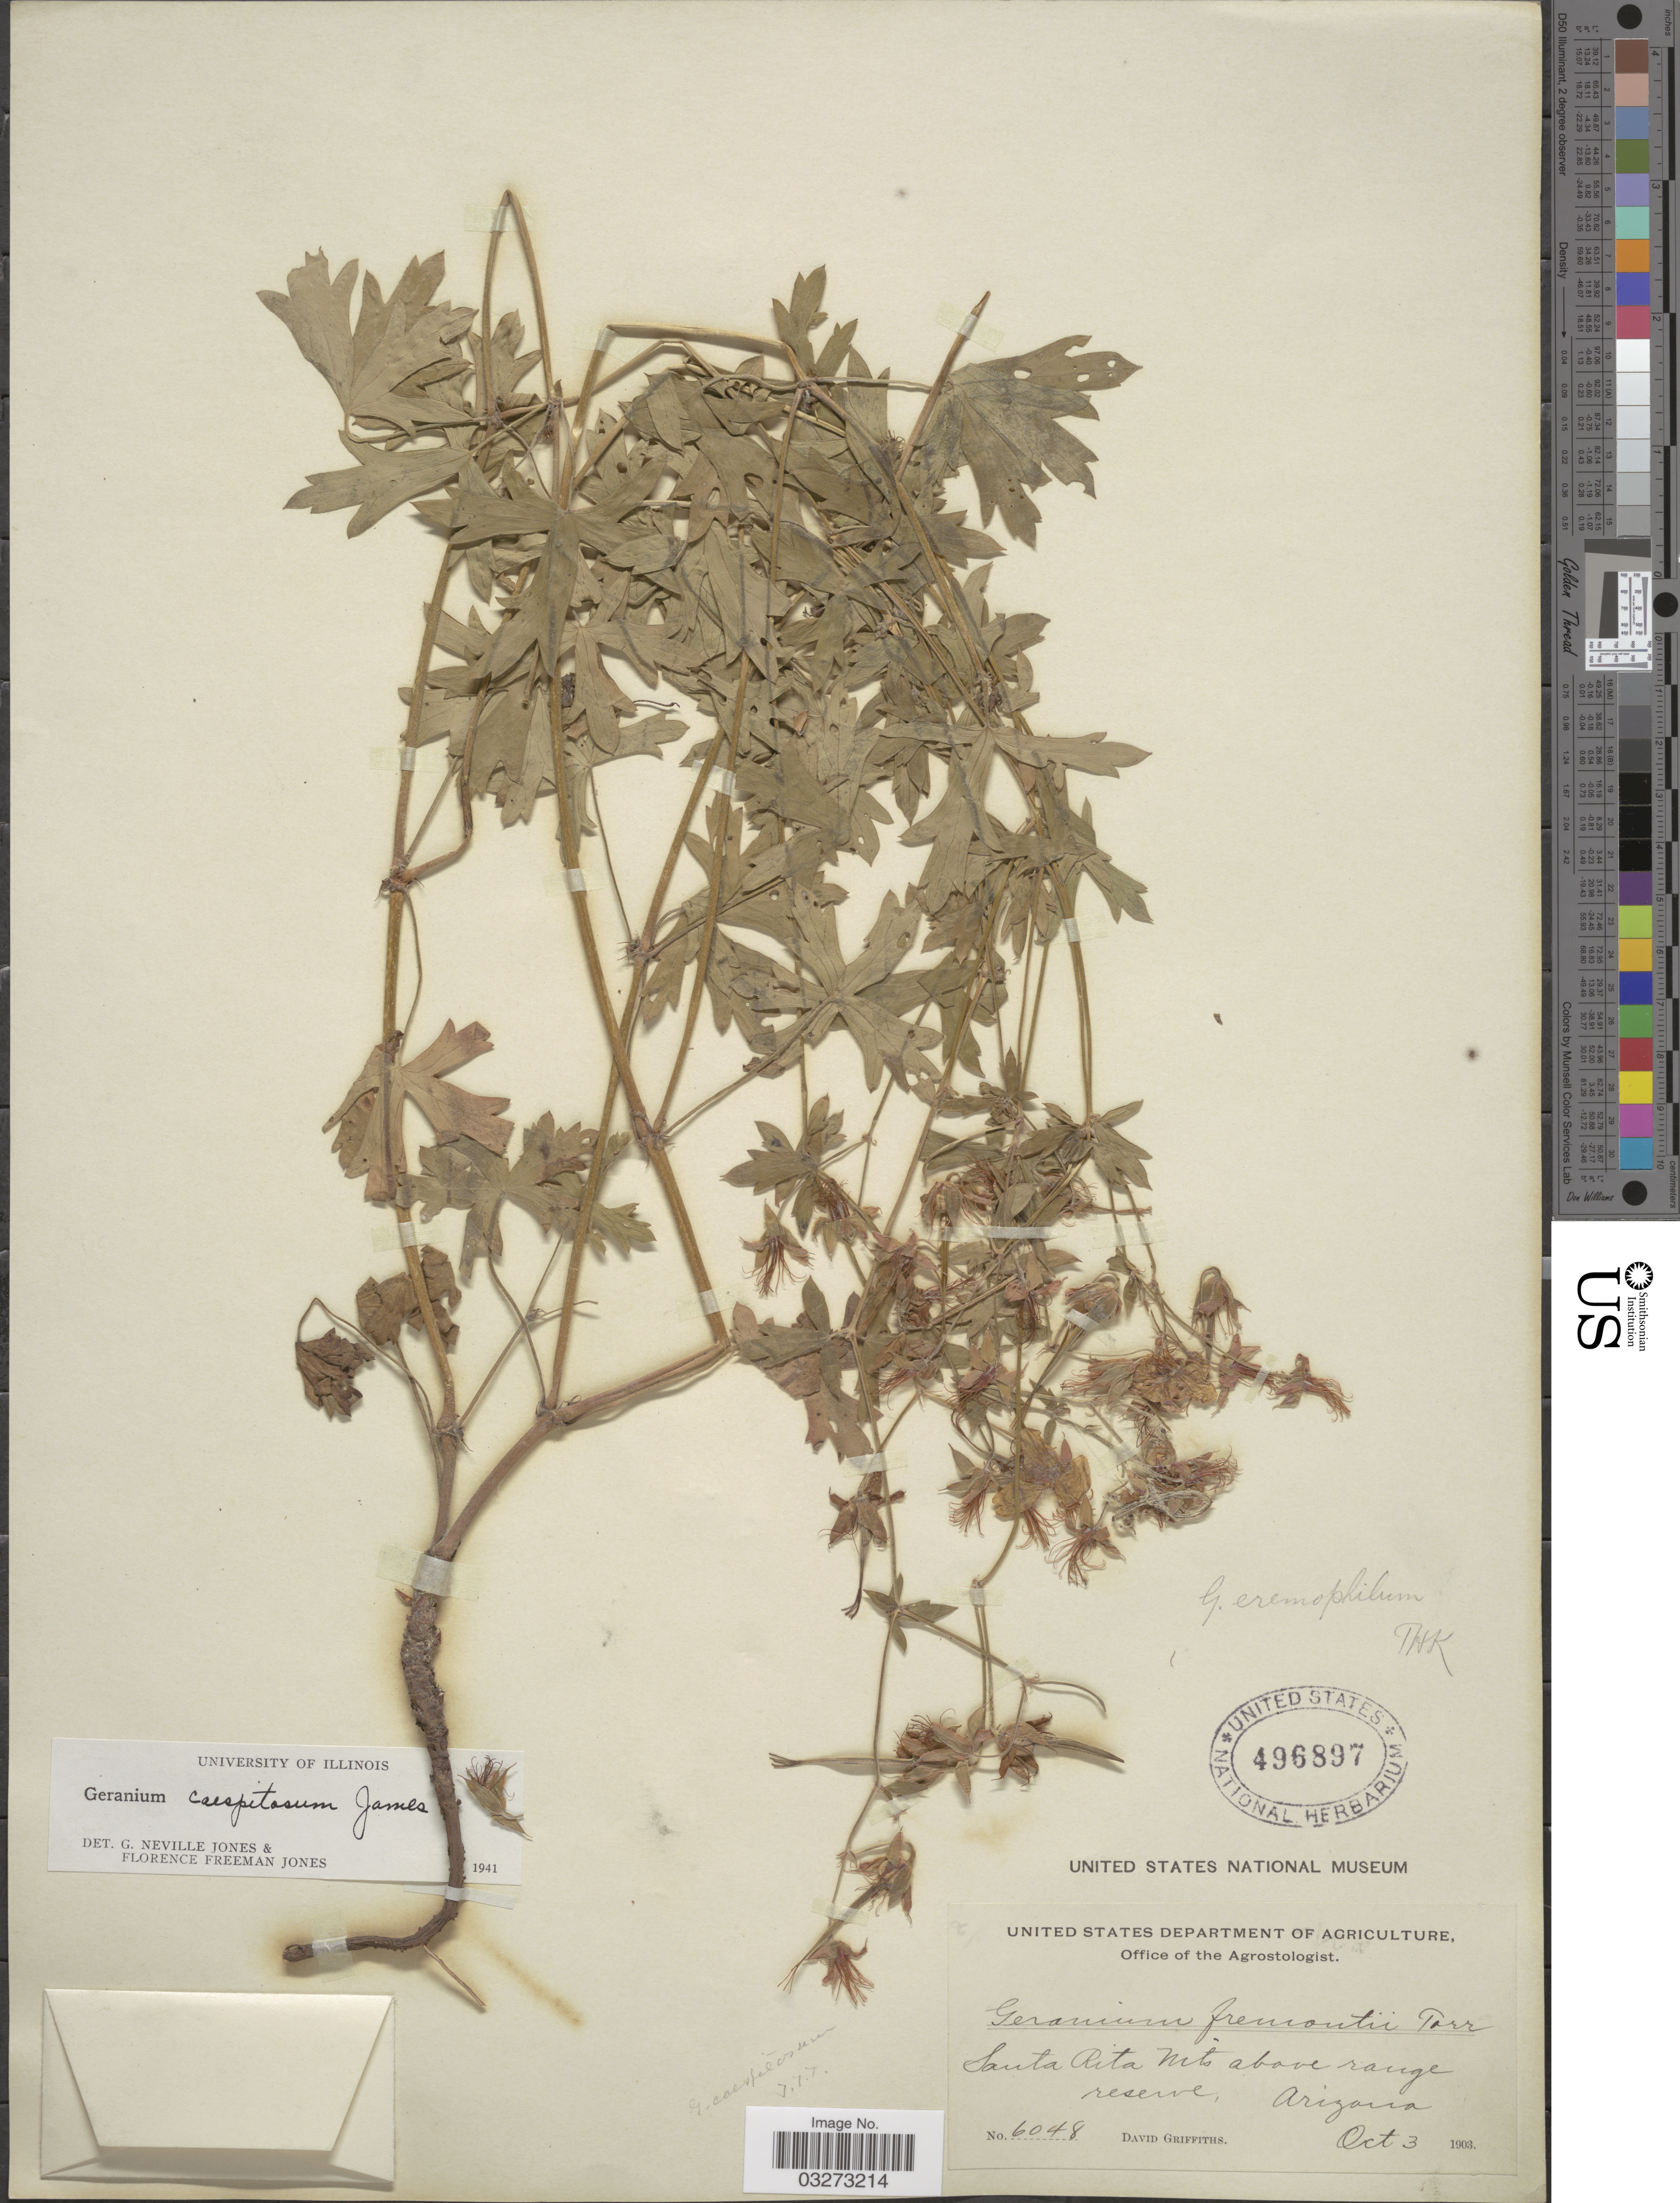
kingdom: Plantae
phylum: Tracheophyta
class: Magnoliopsida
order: Geraniales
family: Geraniaceae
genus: Geranium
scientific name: Geranium caespitosum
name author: E. James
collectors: D. Griffiths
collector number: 6048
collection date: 1903-10-03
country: United States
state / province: Arizona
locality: Santa Rita Mts above range reserve.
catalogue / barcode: US 496897